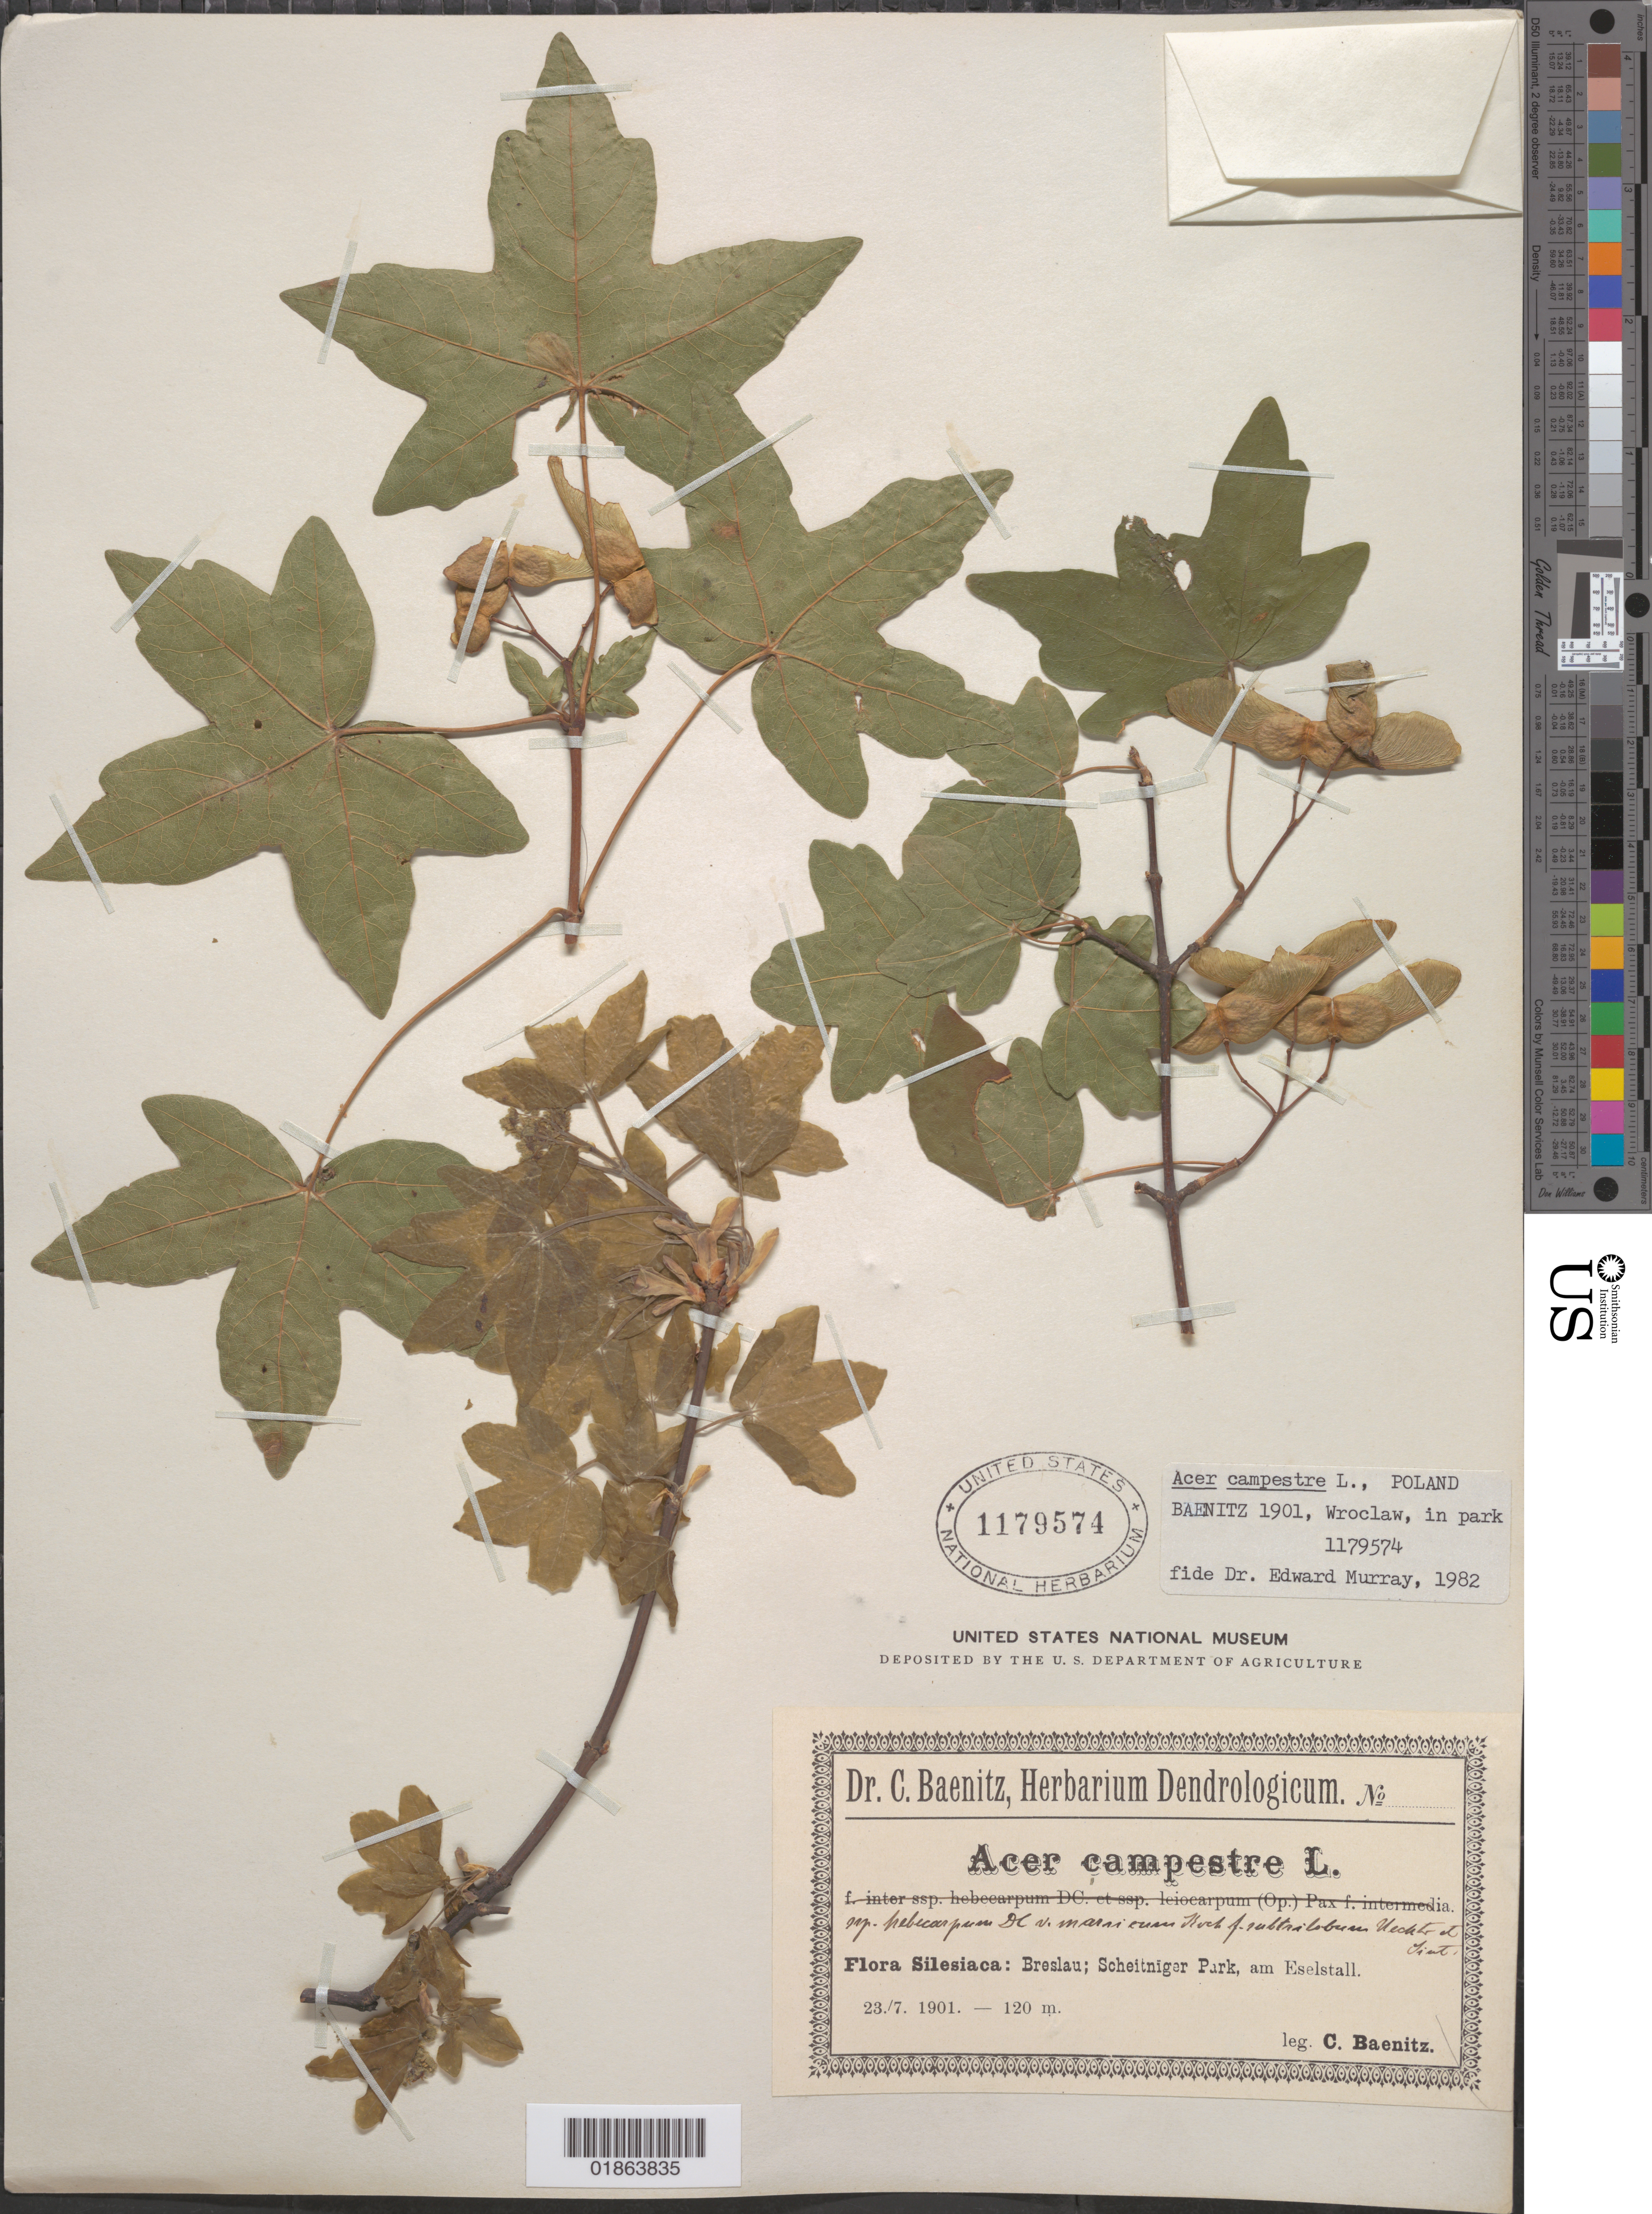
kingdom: Plantae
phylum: Tracheophyta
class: Magnoliopsida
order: Sapindales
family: Sapindaceae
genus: Acer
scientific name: Acer campestre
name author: L.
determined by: Murray, Edward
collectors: C. G. Baenitz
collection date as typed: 23./7. 1901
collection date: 1901-07-23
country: Poland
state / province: Dolnoslaskie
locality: Flora Silesiaca: Breslau; Scheitniger Park, am Eselstall [Silesia: Wroclaw]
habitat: Am Eselstall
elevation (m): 120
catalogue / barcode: US 1179574